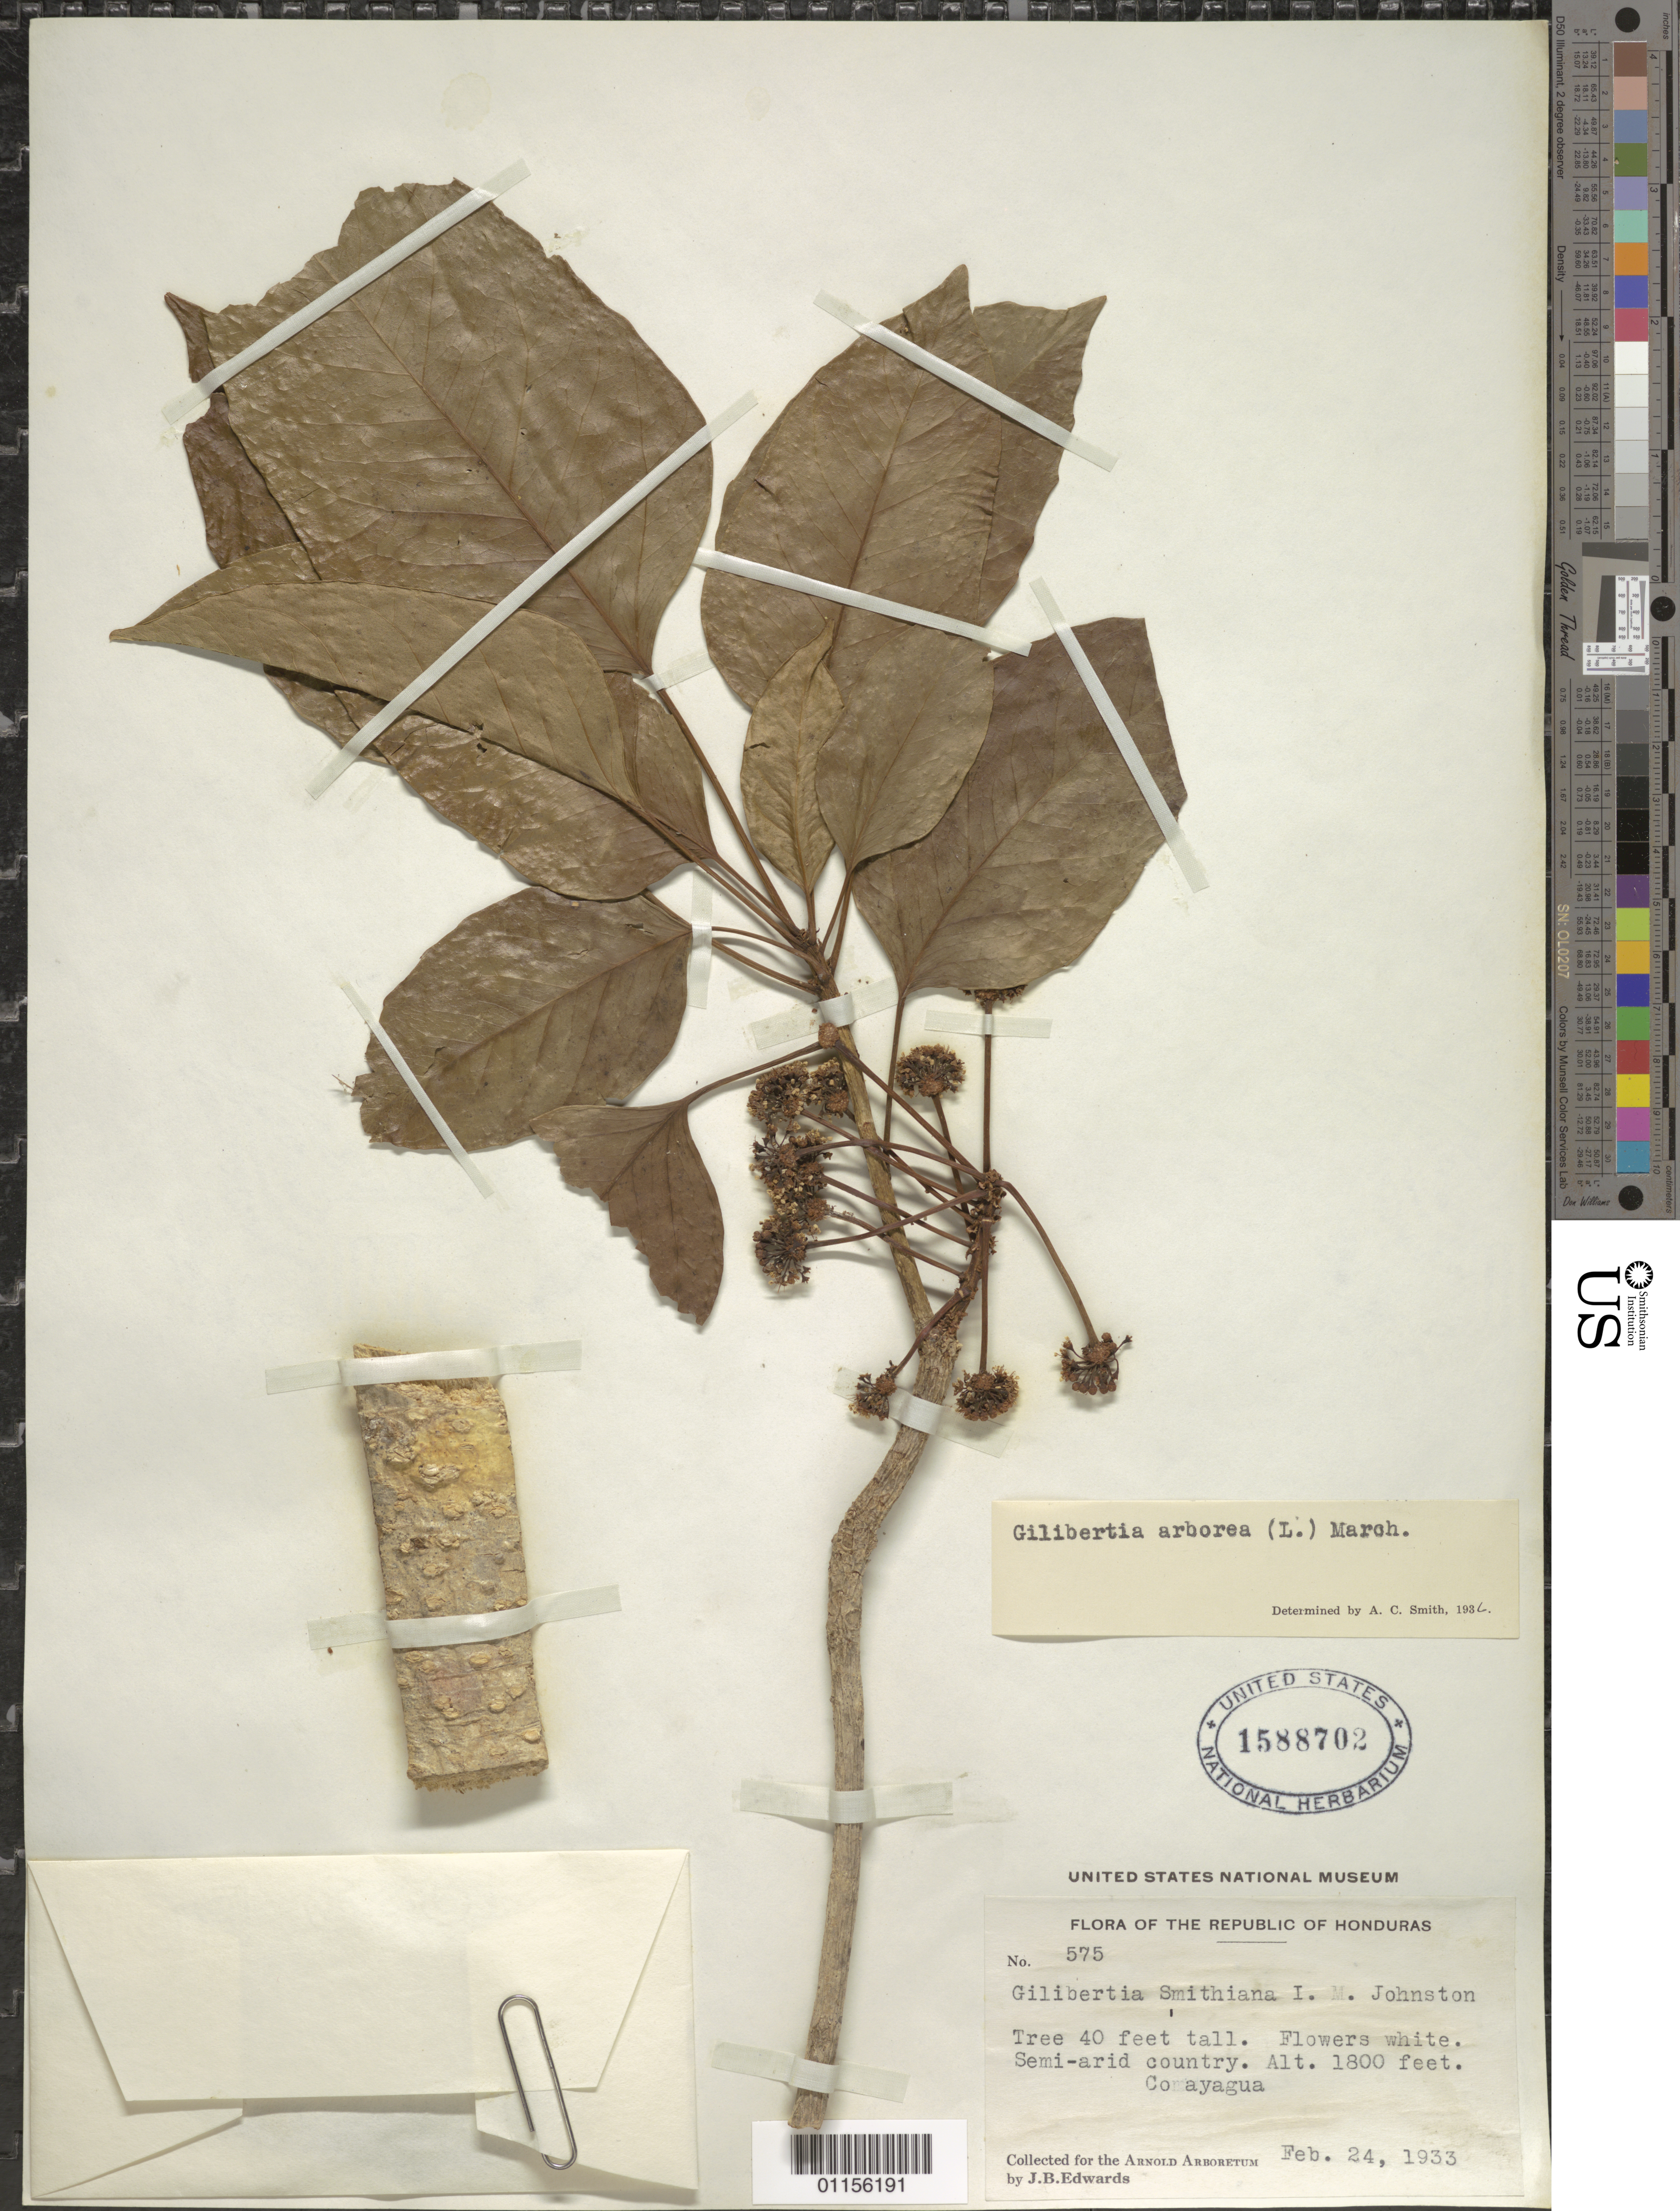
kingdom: Plantae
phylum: Tracheophyta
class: Magnoliopsida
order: Apiales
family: Araliaceae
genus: Dendropanax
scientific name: Dendropanax arboreus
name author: (L.) Decne. & Planch.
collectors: J. B. Edwards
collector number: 545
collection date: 1933-02-24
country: Honduras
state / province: Comayagua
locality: Semi-arid country.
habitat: Tree.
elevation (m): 549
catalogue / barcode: US 1588702